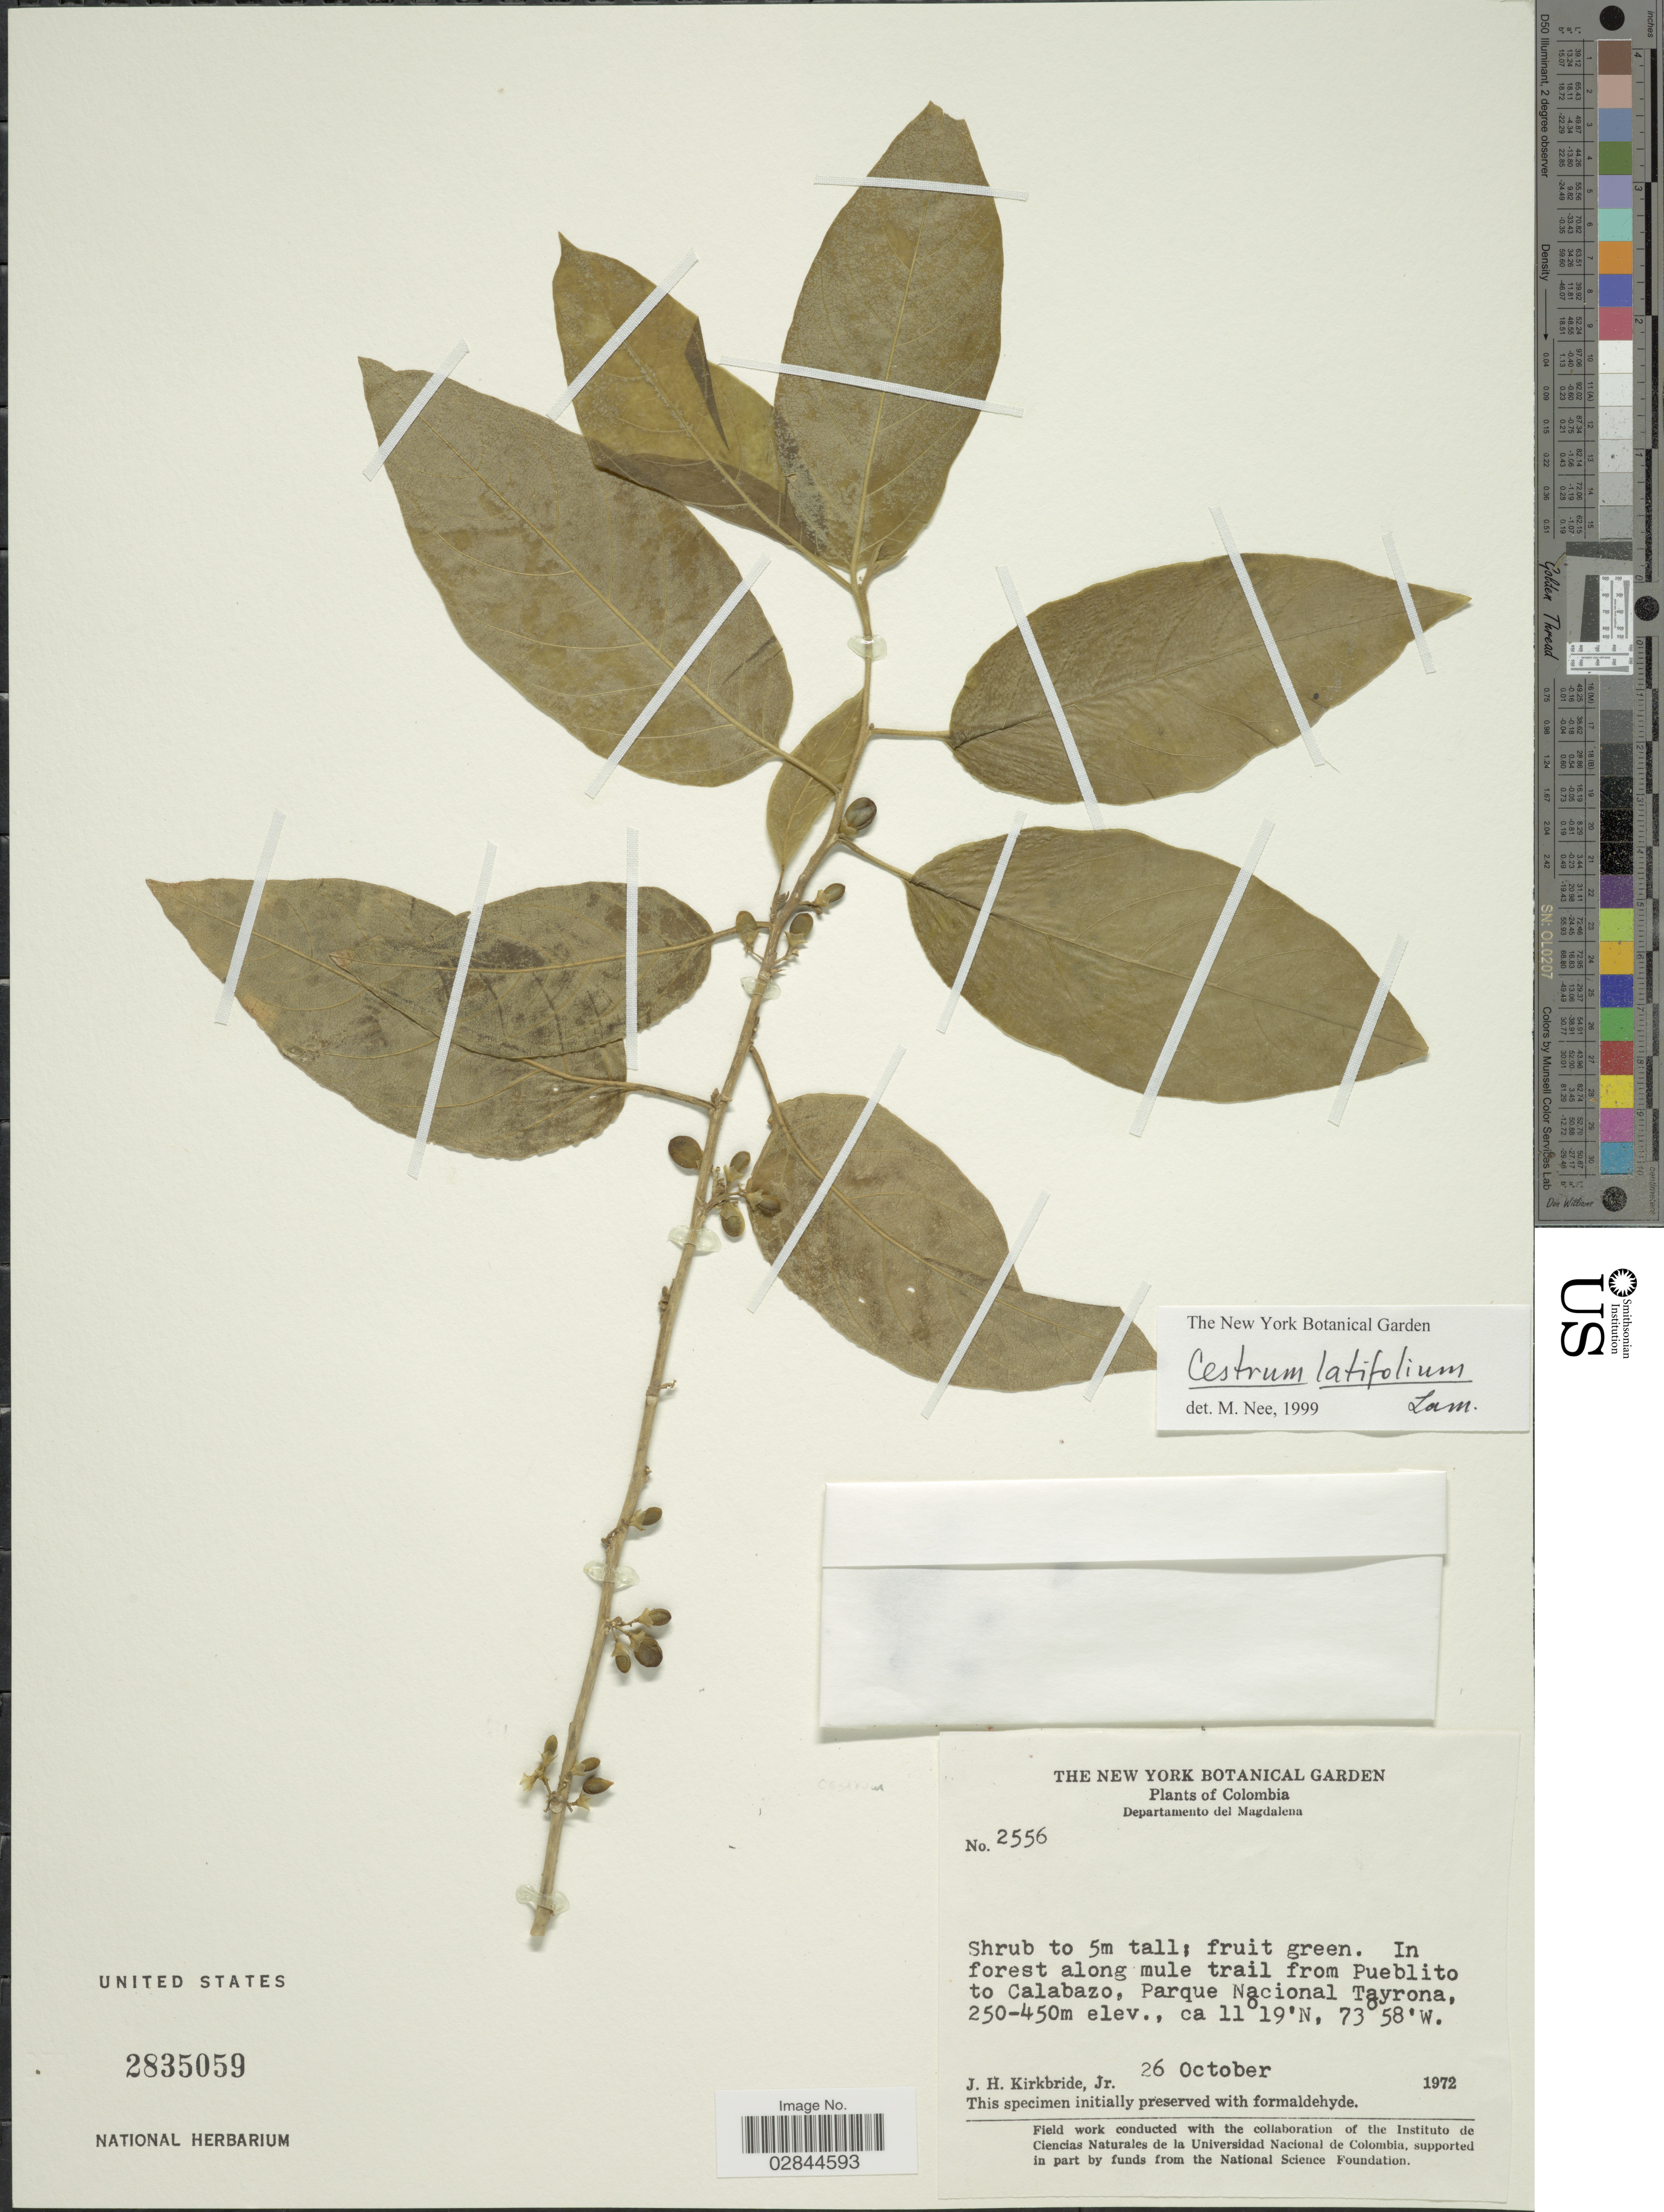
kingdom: Plantae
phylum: Tracheophyta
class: Magnoliopsida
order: Solanales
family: Solanaceae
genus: Cestrum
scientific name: Cestrum latifolium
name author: Lam.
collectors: J. H. Kirkbride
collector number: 2556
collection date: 1972-10-26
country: Colombia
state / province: Magdalena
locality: Departamento del Magdalena. In forest along mule trail from Pueblito to Calabazo, Parque Nacional Tayrona.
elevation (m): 250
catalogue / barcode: US 2835059